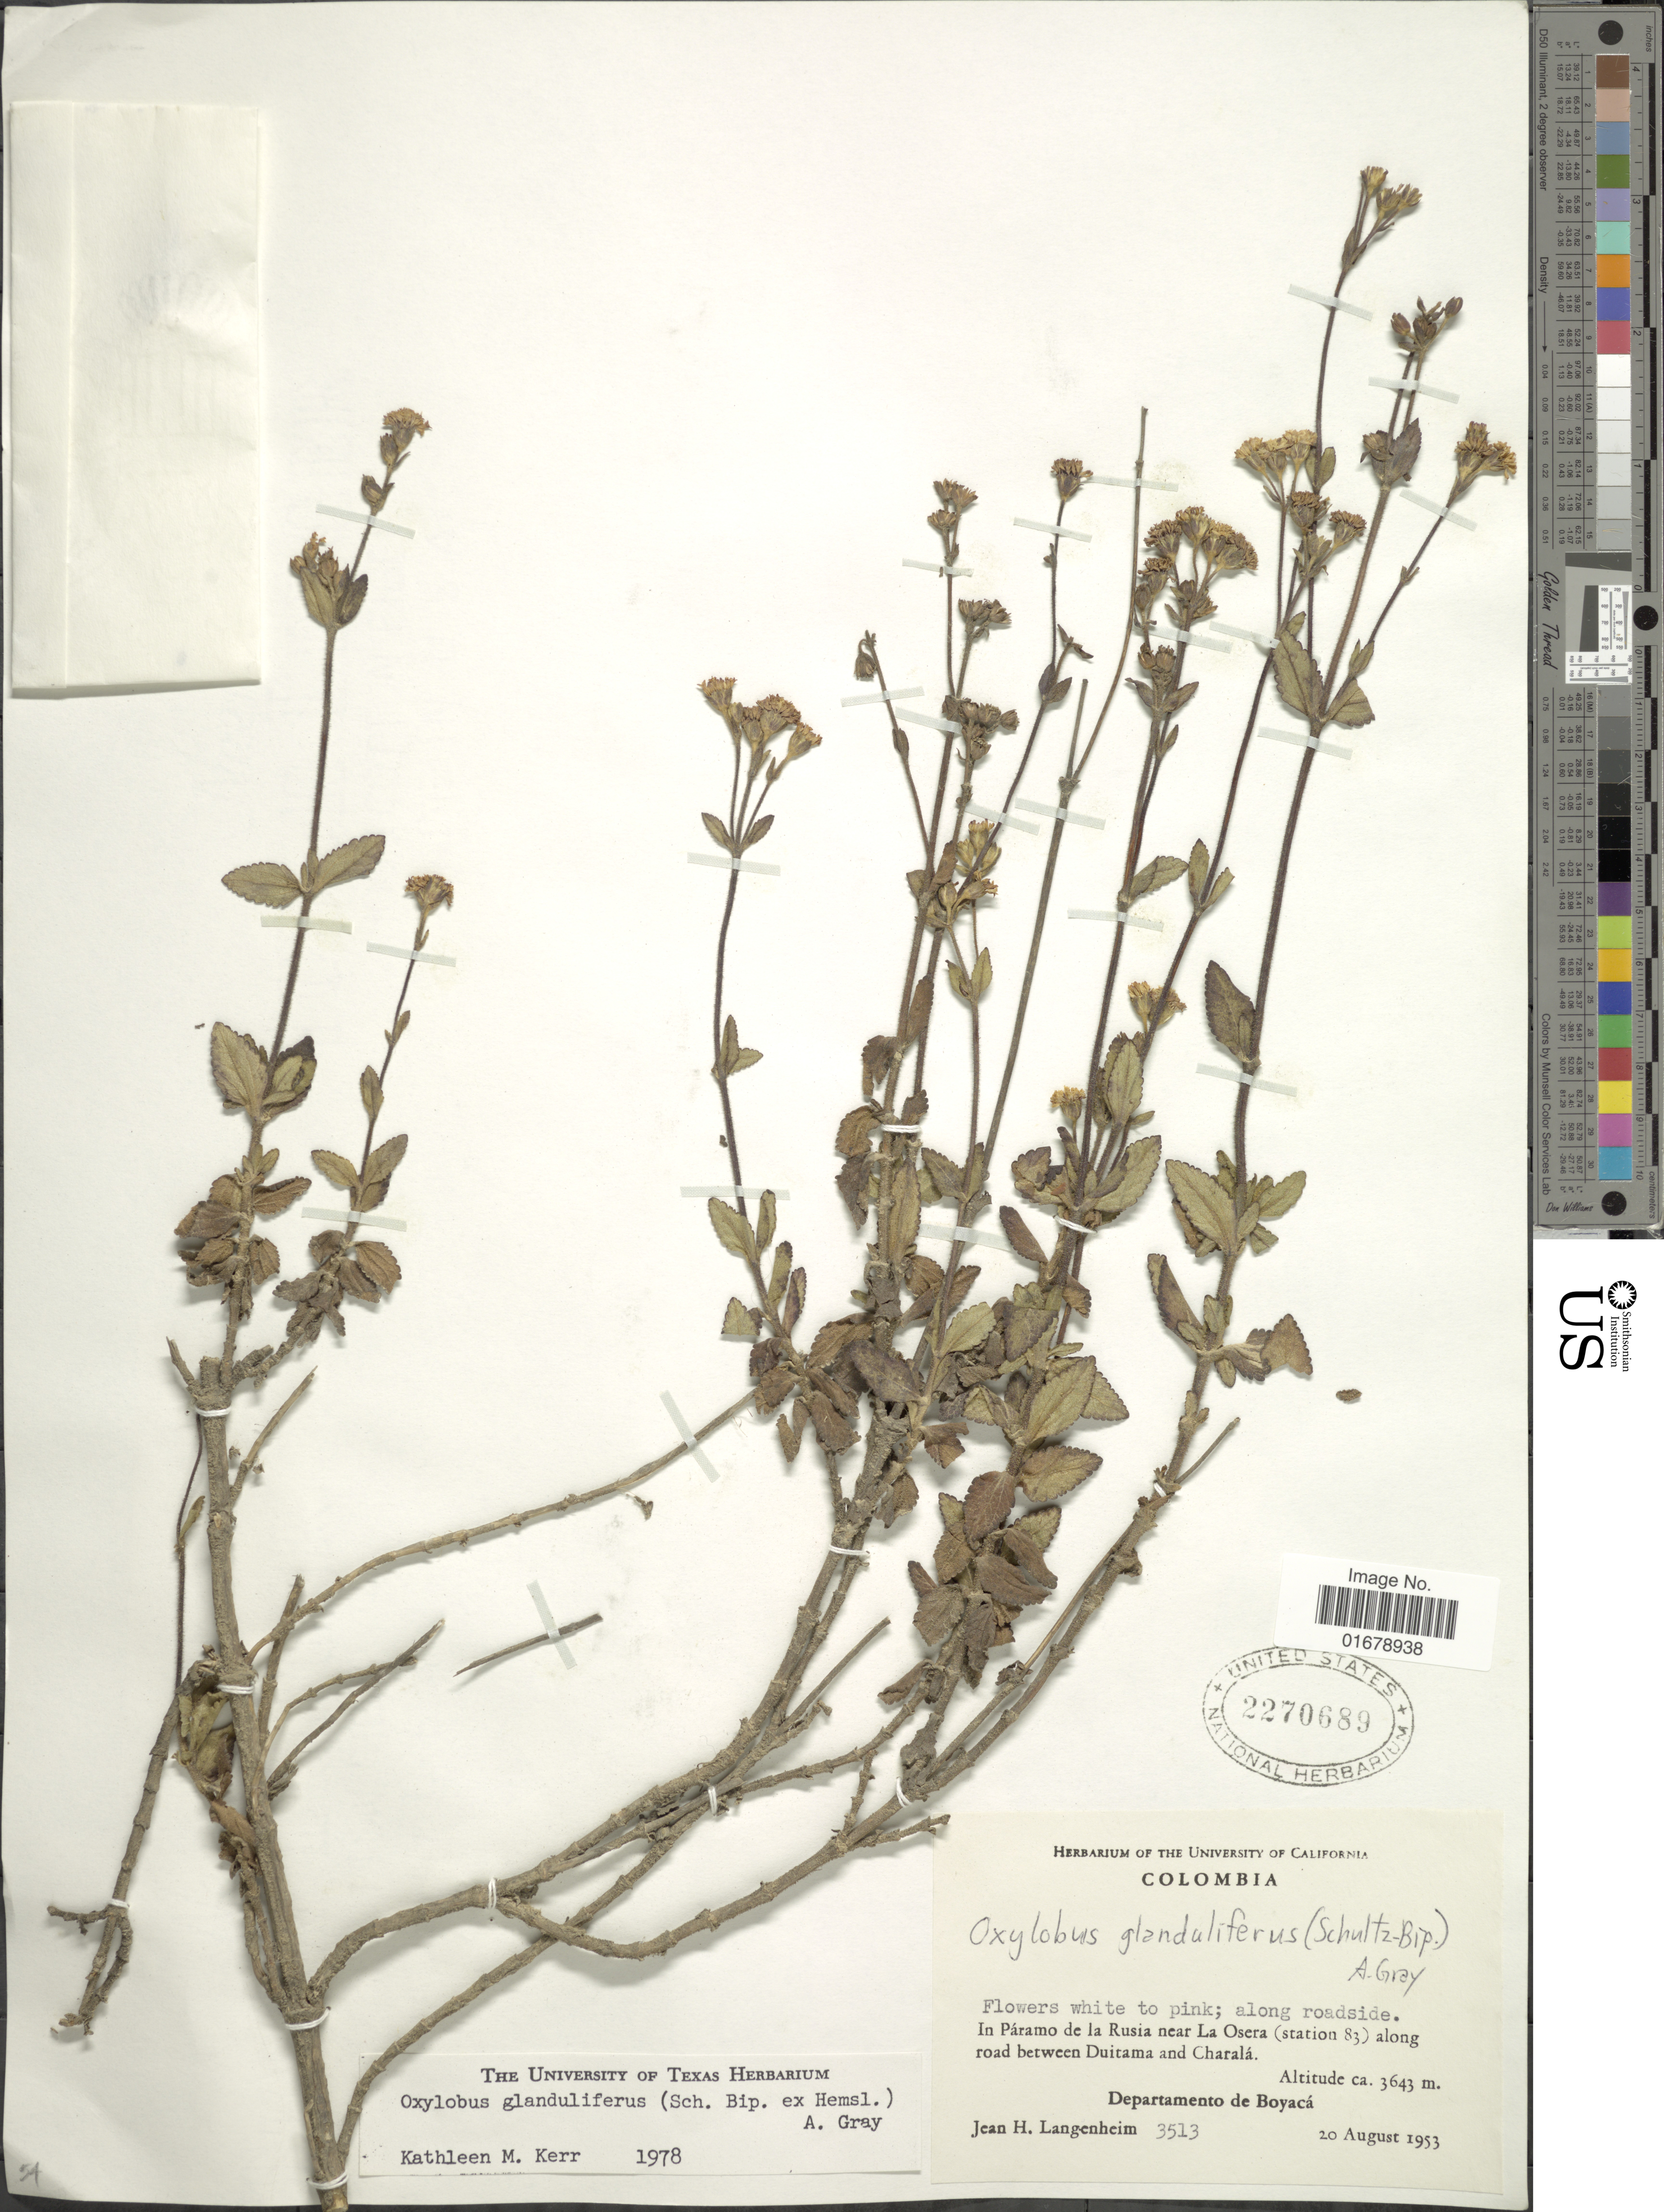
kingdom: Plantae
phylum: Tracheophyta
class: Magnoliopsida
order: Asterales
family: Asteraceae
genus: Oxylobus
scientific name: Oxylobus glanduliferus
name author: (Sch. Bip.) A. Gray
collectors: J. H. Langenheim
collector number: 3513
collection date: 1953-08-20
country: Colombia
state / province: Boyacá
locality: Colombia. In Paramo de la Rusia near La Osera (station 83) along road between Duitama and Charala. Departamento de Boyacá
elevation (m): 3643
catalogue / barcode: US 2270689